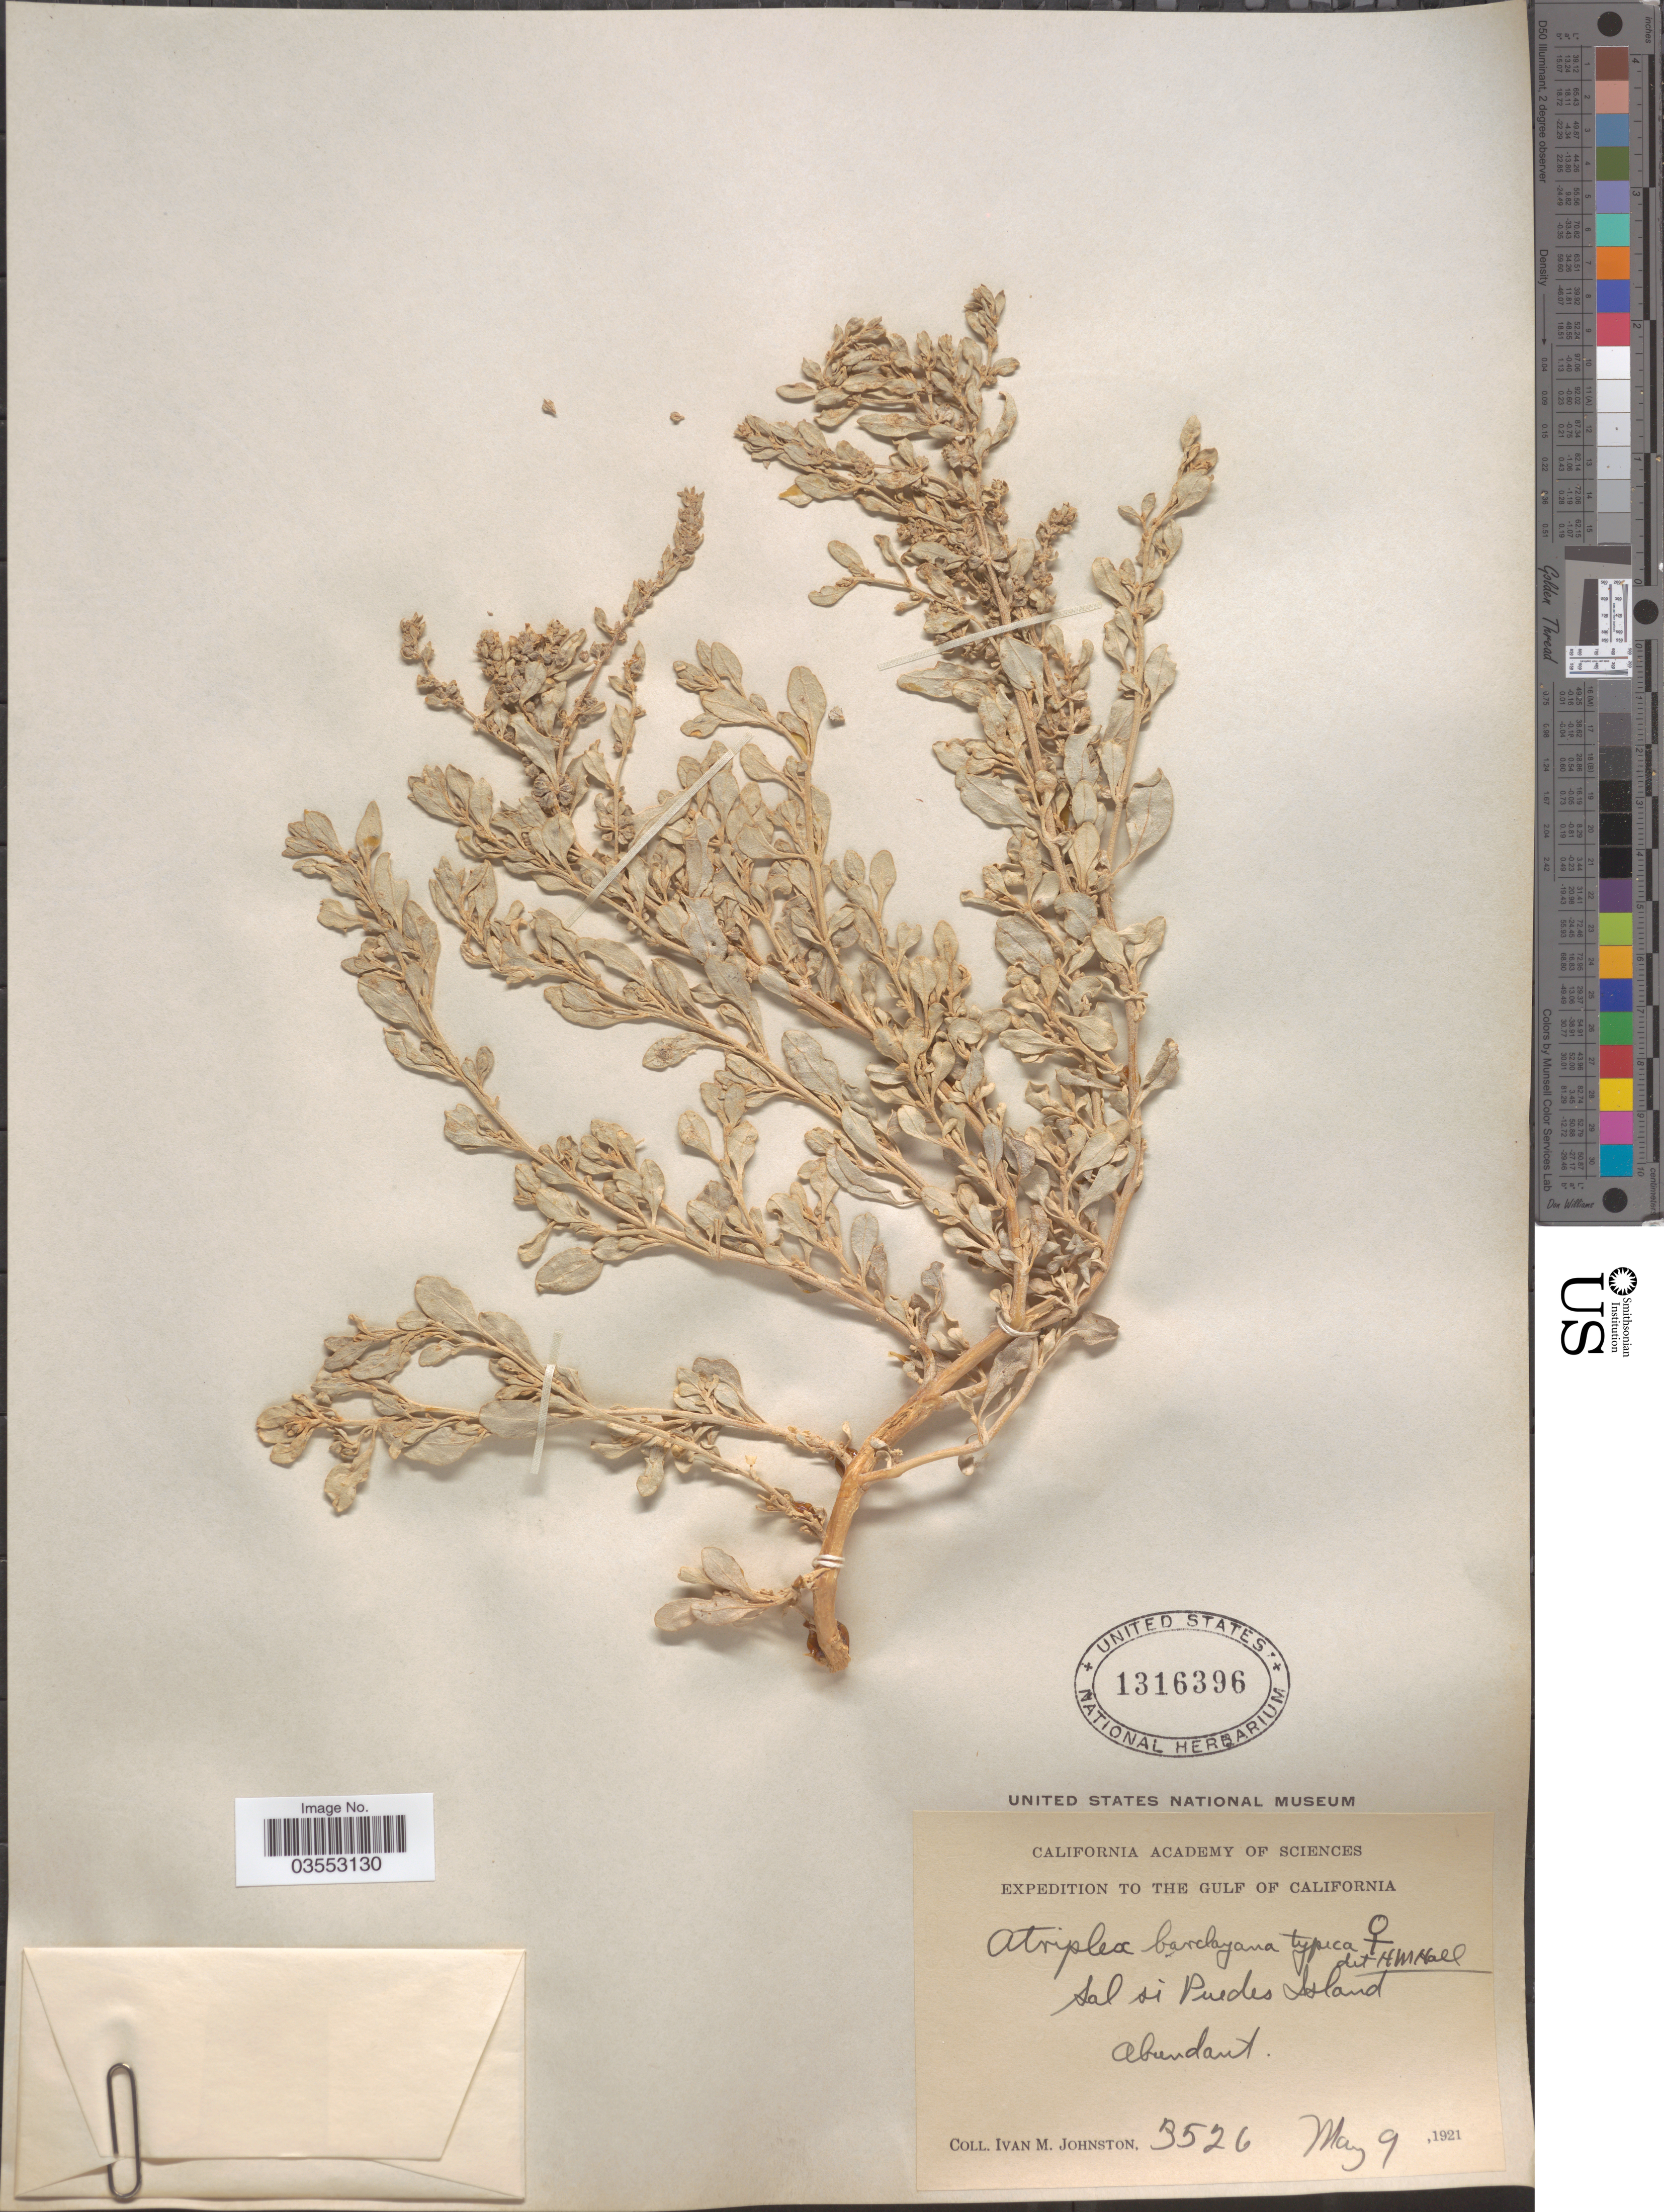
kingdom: Plantae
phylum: Tracheophyta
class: Magnoliopsida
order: Caryophyllales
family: Amaranthaceae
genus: Atriplex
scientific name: Atriplex barclayana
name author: (Benth.) D. Dietr.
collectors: I.M. Johnston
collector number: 3526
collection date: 1921-05-09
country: Mexico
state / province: Baja California Norte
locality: The Gulf of California. Sal si Puedes Island.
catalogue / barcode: US 1316396